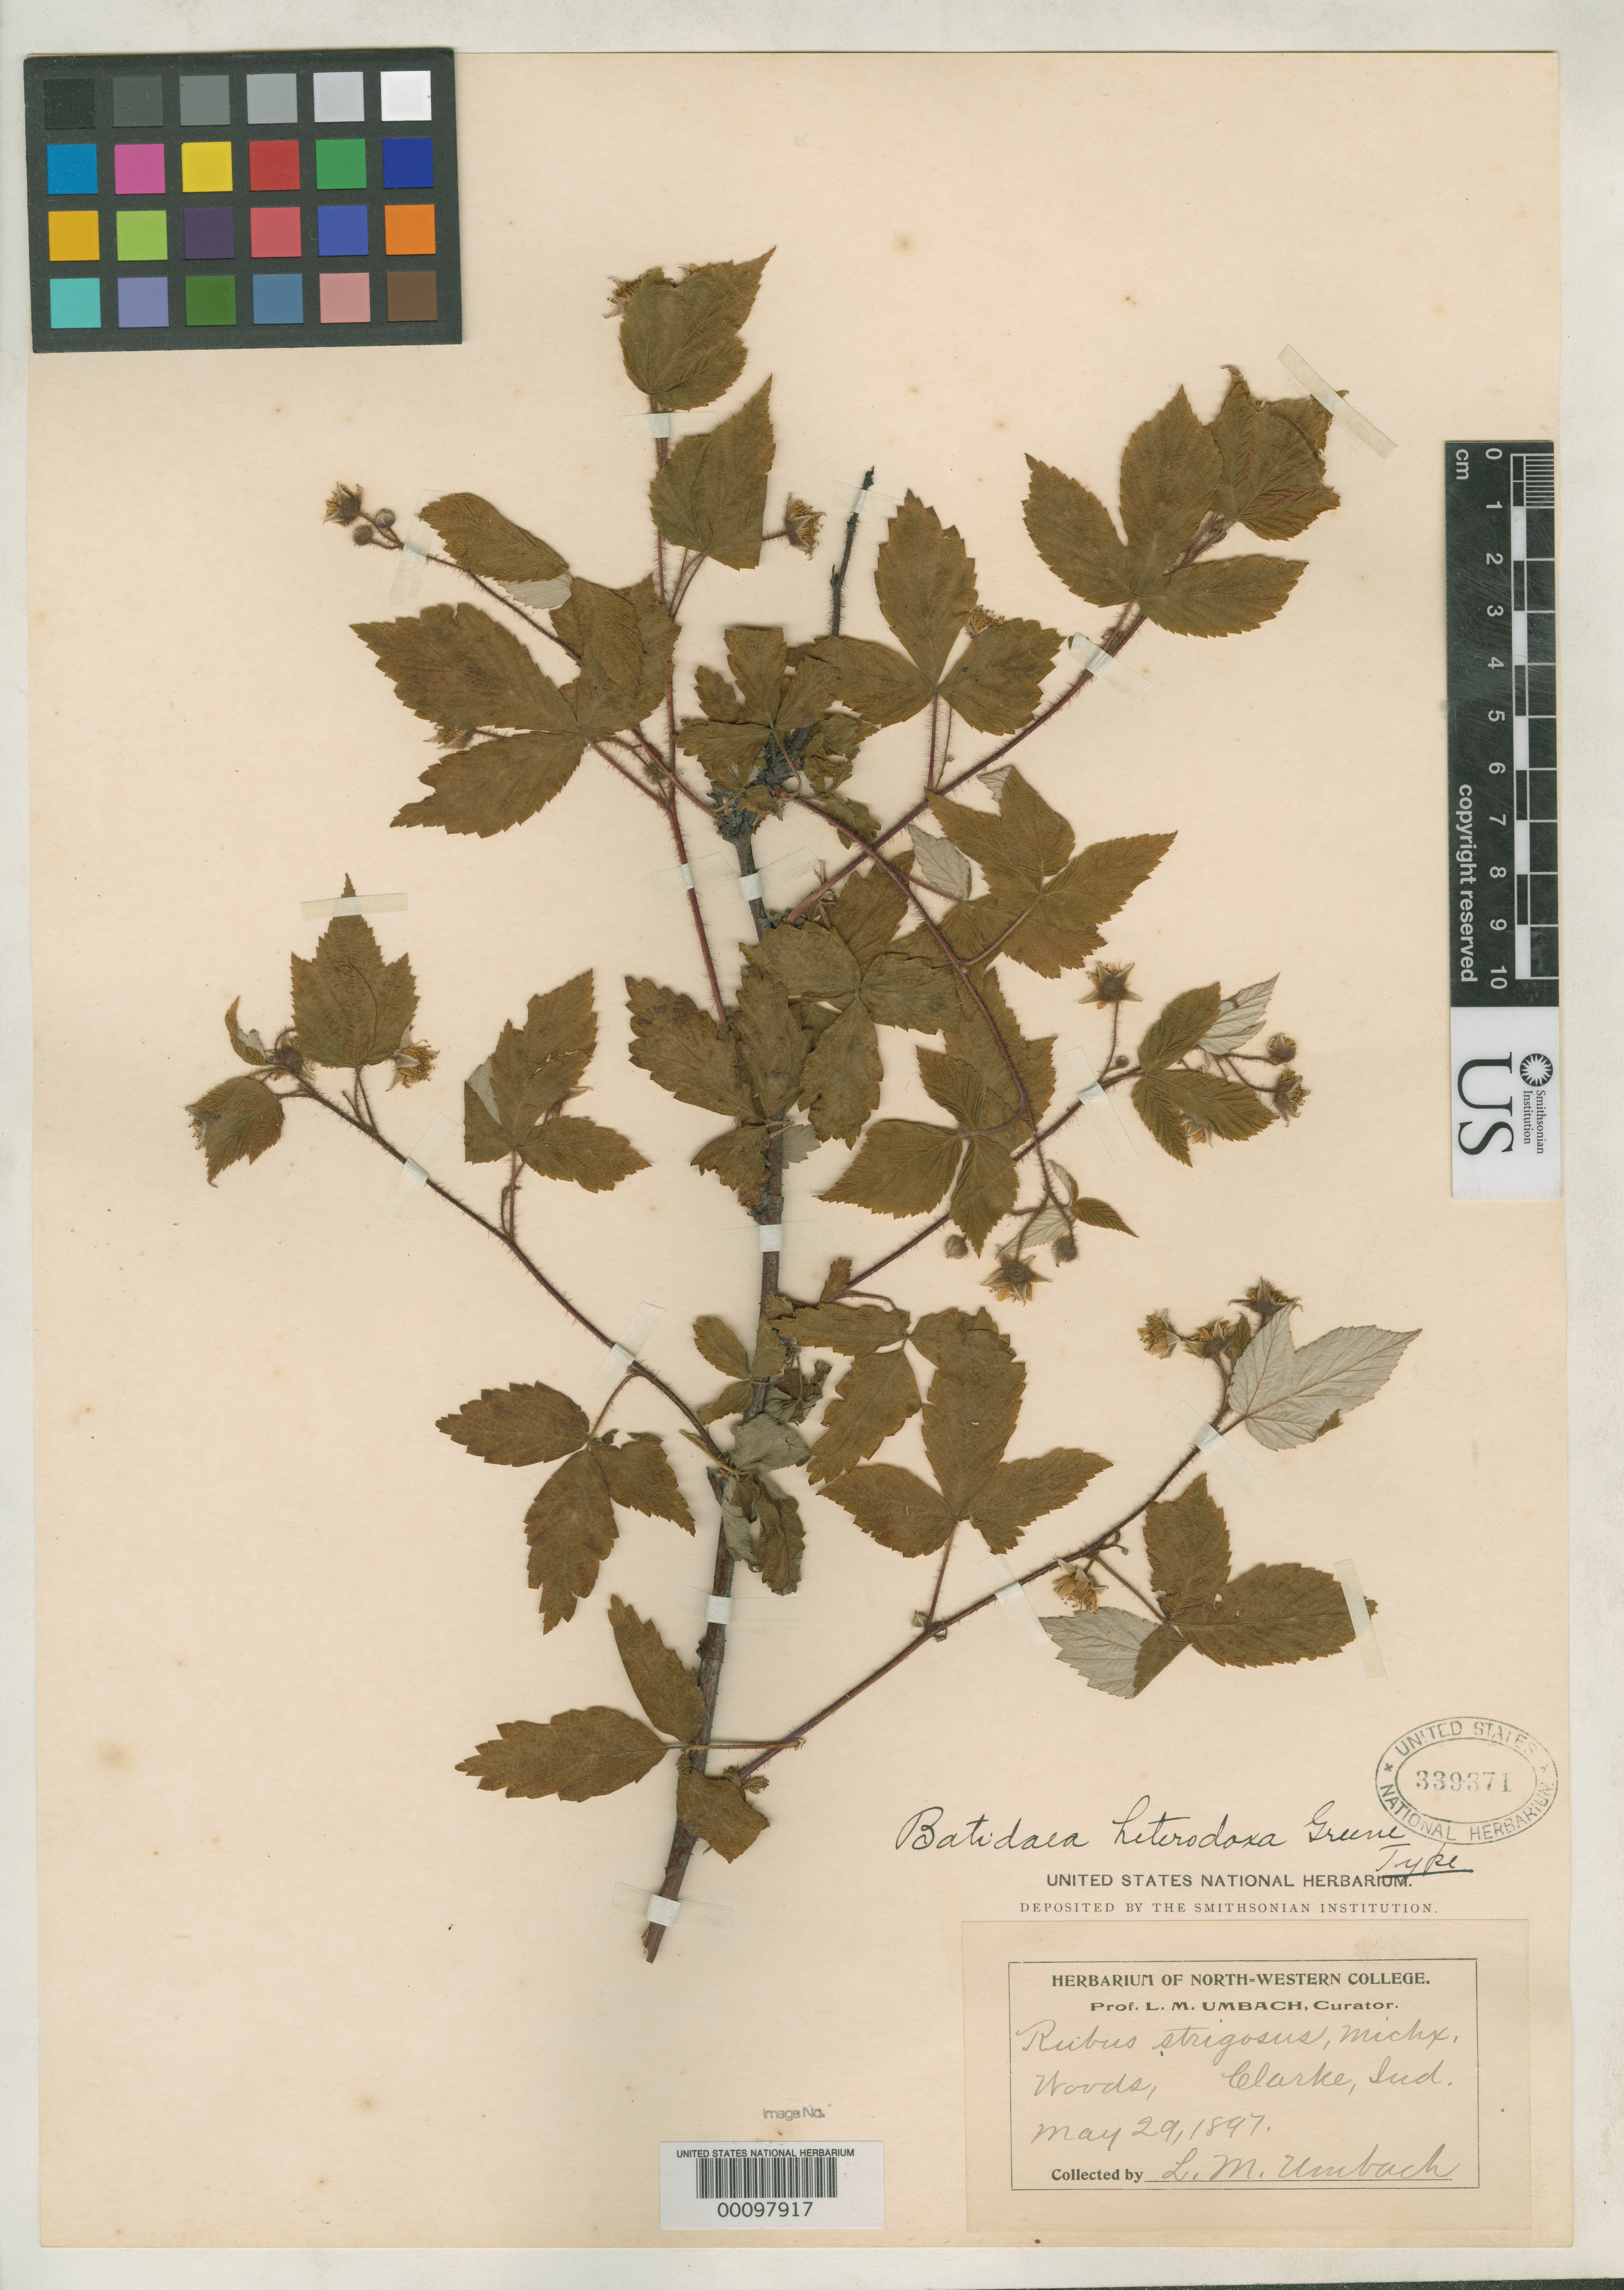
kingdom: Plantae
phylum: Tracheophyta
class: Magnoliopsida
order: Rosales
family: Rosaceae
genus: Batidaea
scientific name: Batidaea heterodoxa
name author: Greene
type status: Holotype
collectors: L. M. Umbach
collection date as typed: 29 May 1897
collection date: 1897-05-29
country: United States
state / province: Indiana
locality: Clarke.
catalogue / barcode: US 339371